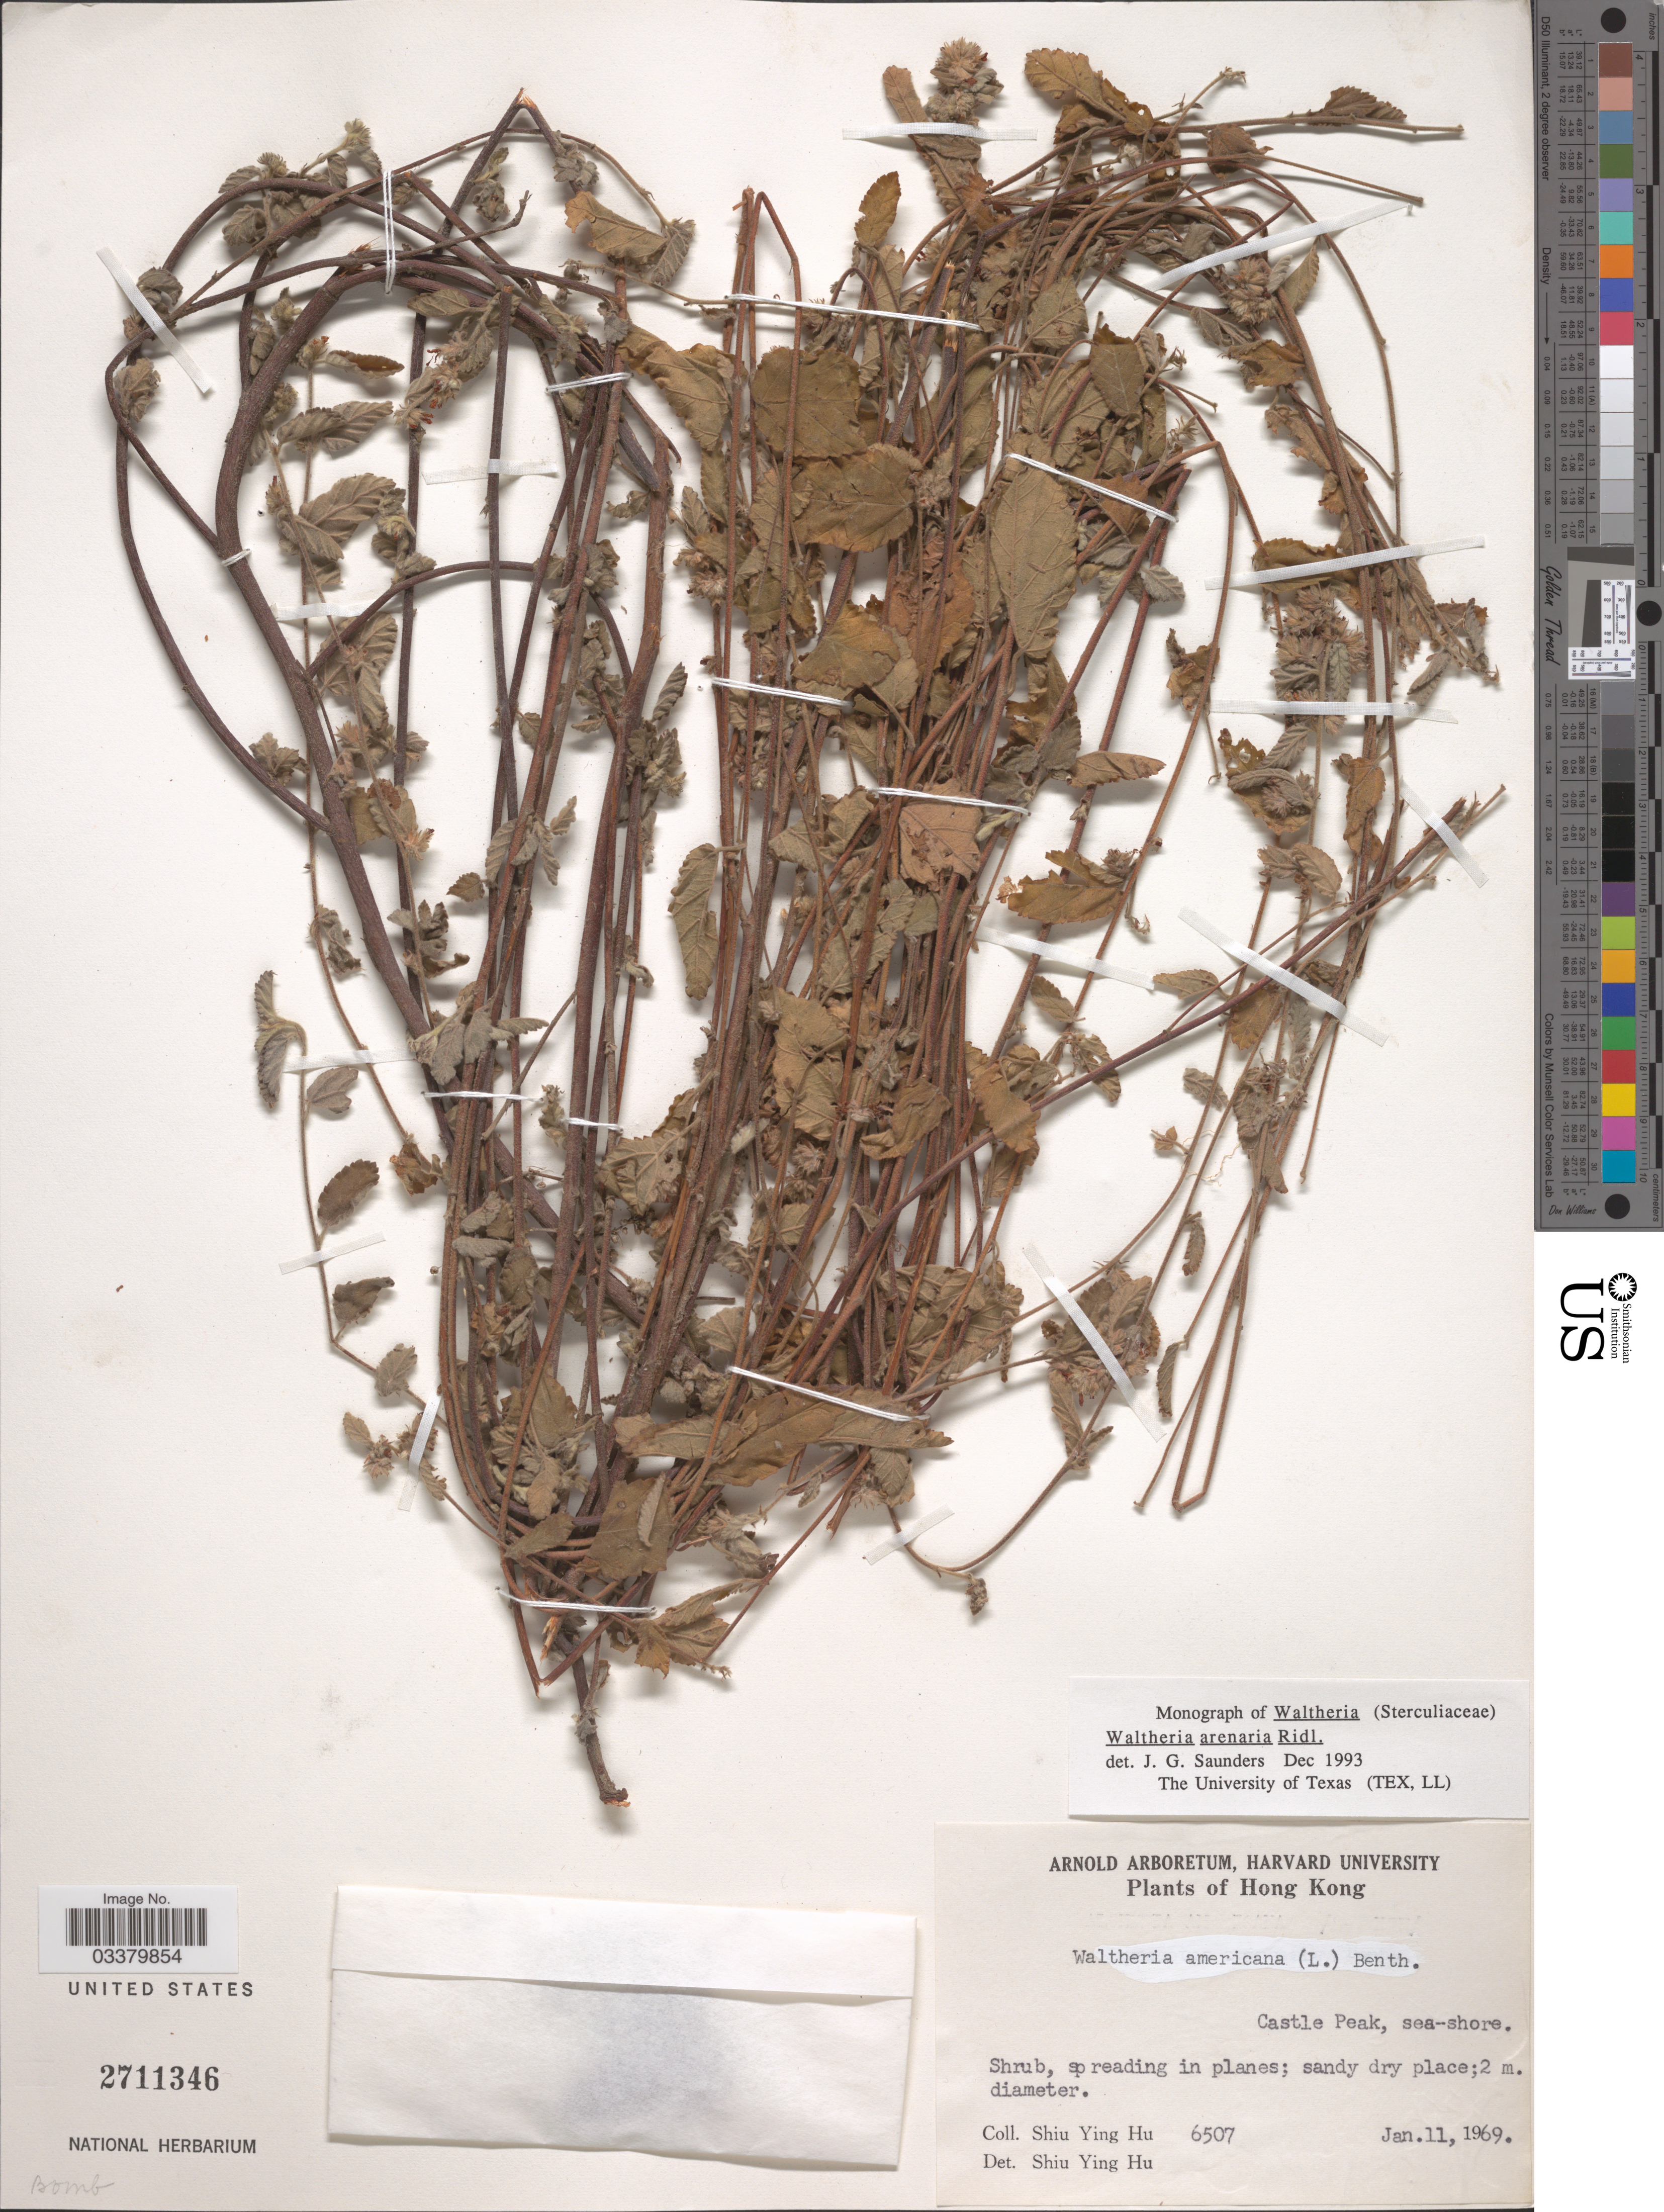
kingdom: Plantae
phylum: Tracheophyta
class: Magnoliopsida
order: Malvales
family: Malvaceae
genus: Waltheria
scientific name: Waltheria arenaria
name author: Ridl.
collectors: S. Y. Hu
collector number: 6507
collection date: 1969-01-11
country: China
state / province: Hong Kong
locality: Castle Peak, sea-shore.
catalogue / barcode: US 2711346